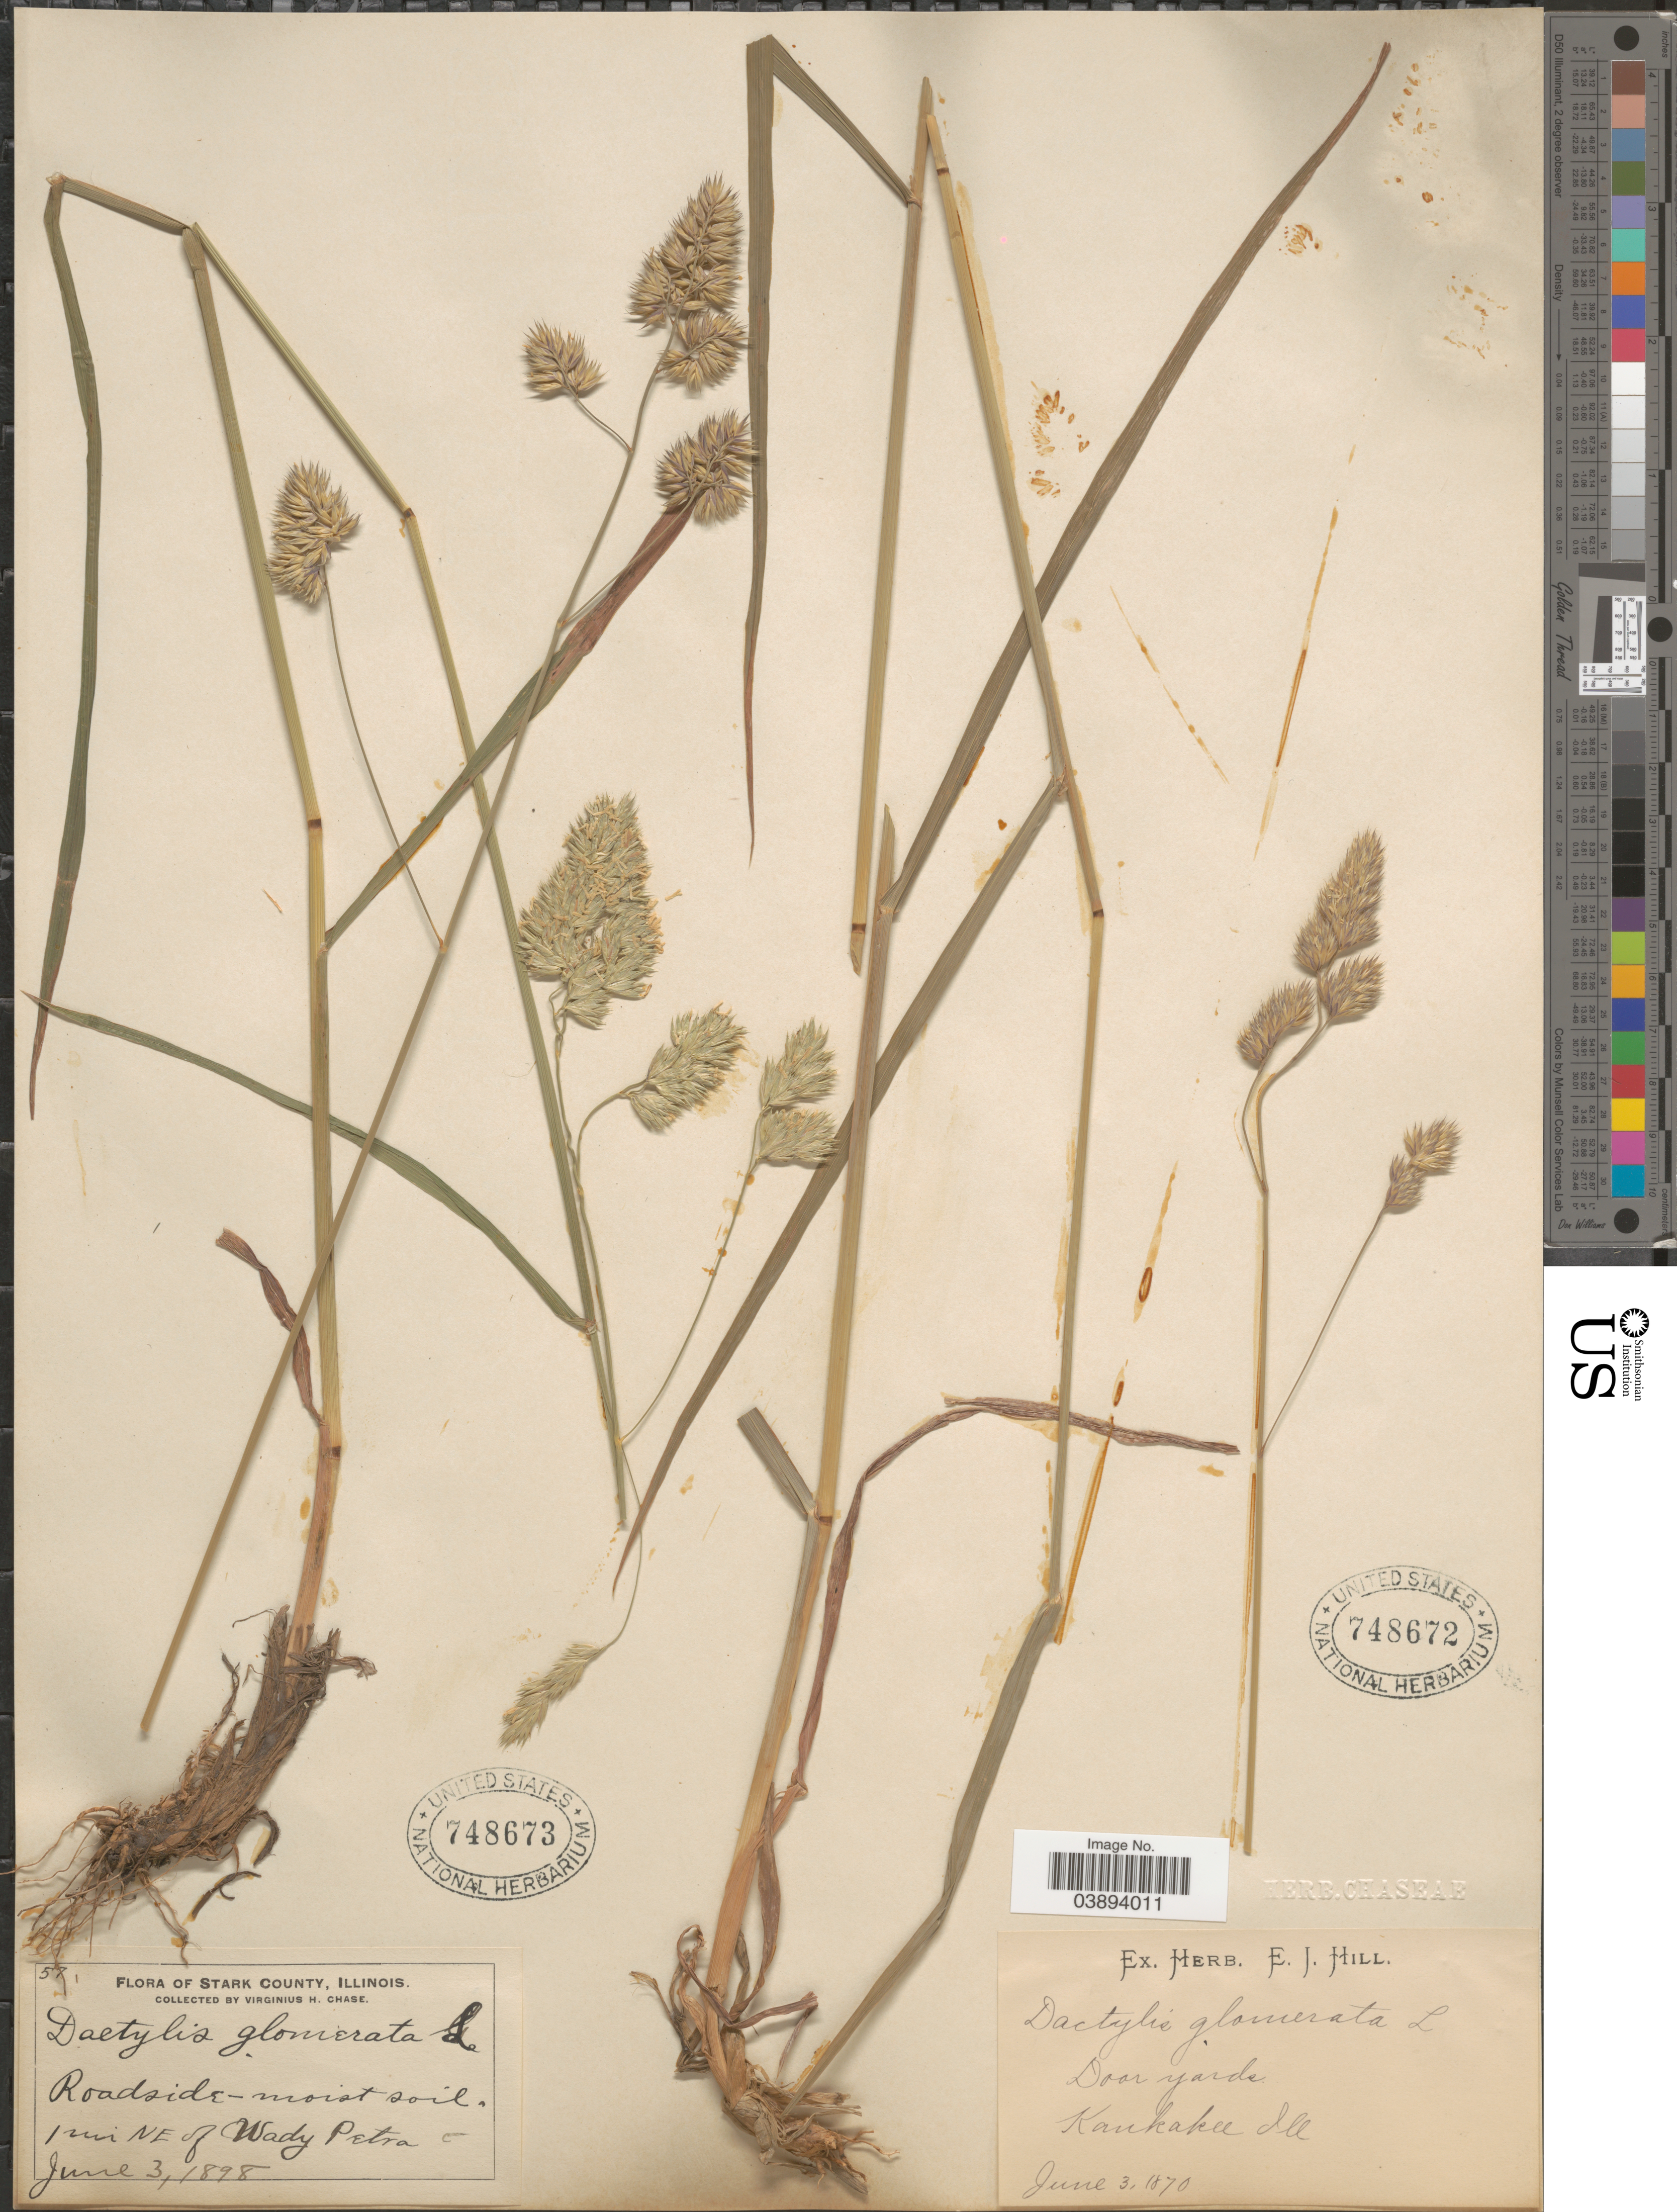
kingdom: Plantae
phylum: Tracheophyta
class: Liliopsida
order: Poales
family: Poaceae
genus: Dactylis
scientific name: Dactylis glomerata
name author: L.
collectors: V. H. Chase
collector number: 57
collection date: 1898-06-03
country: United States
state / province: Illinois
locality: Stark County. 1 mi NE of Wady Petra.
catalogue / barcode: US 748673-2